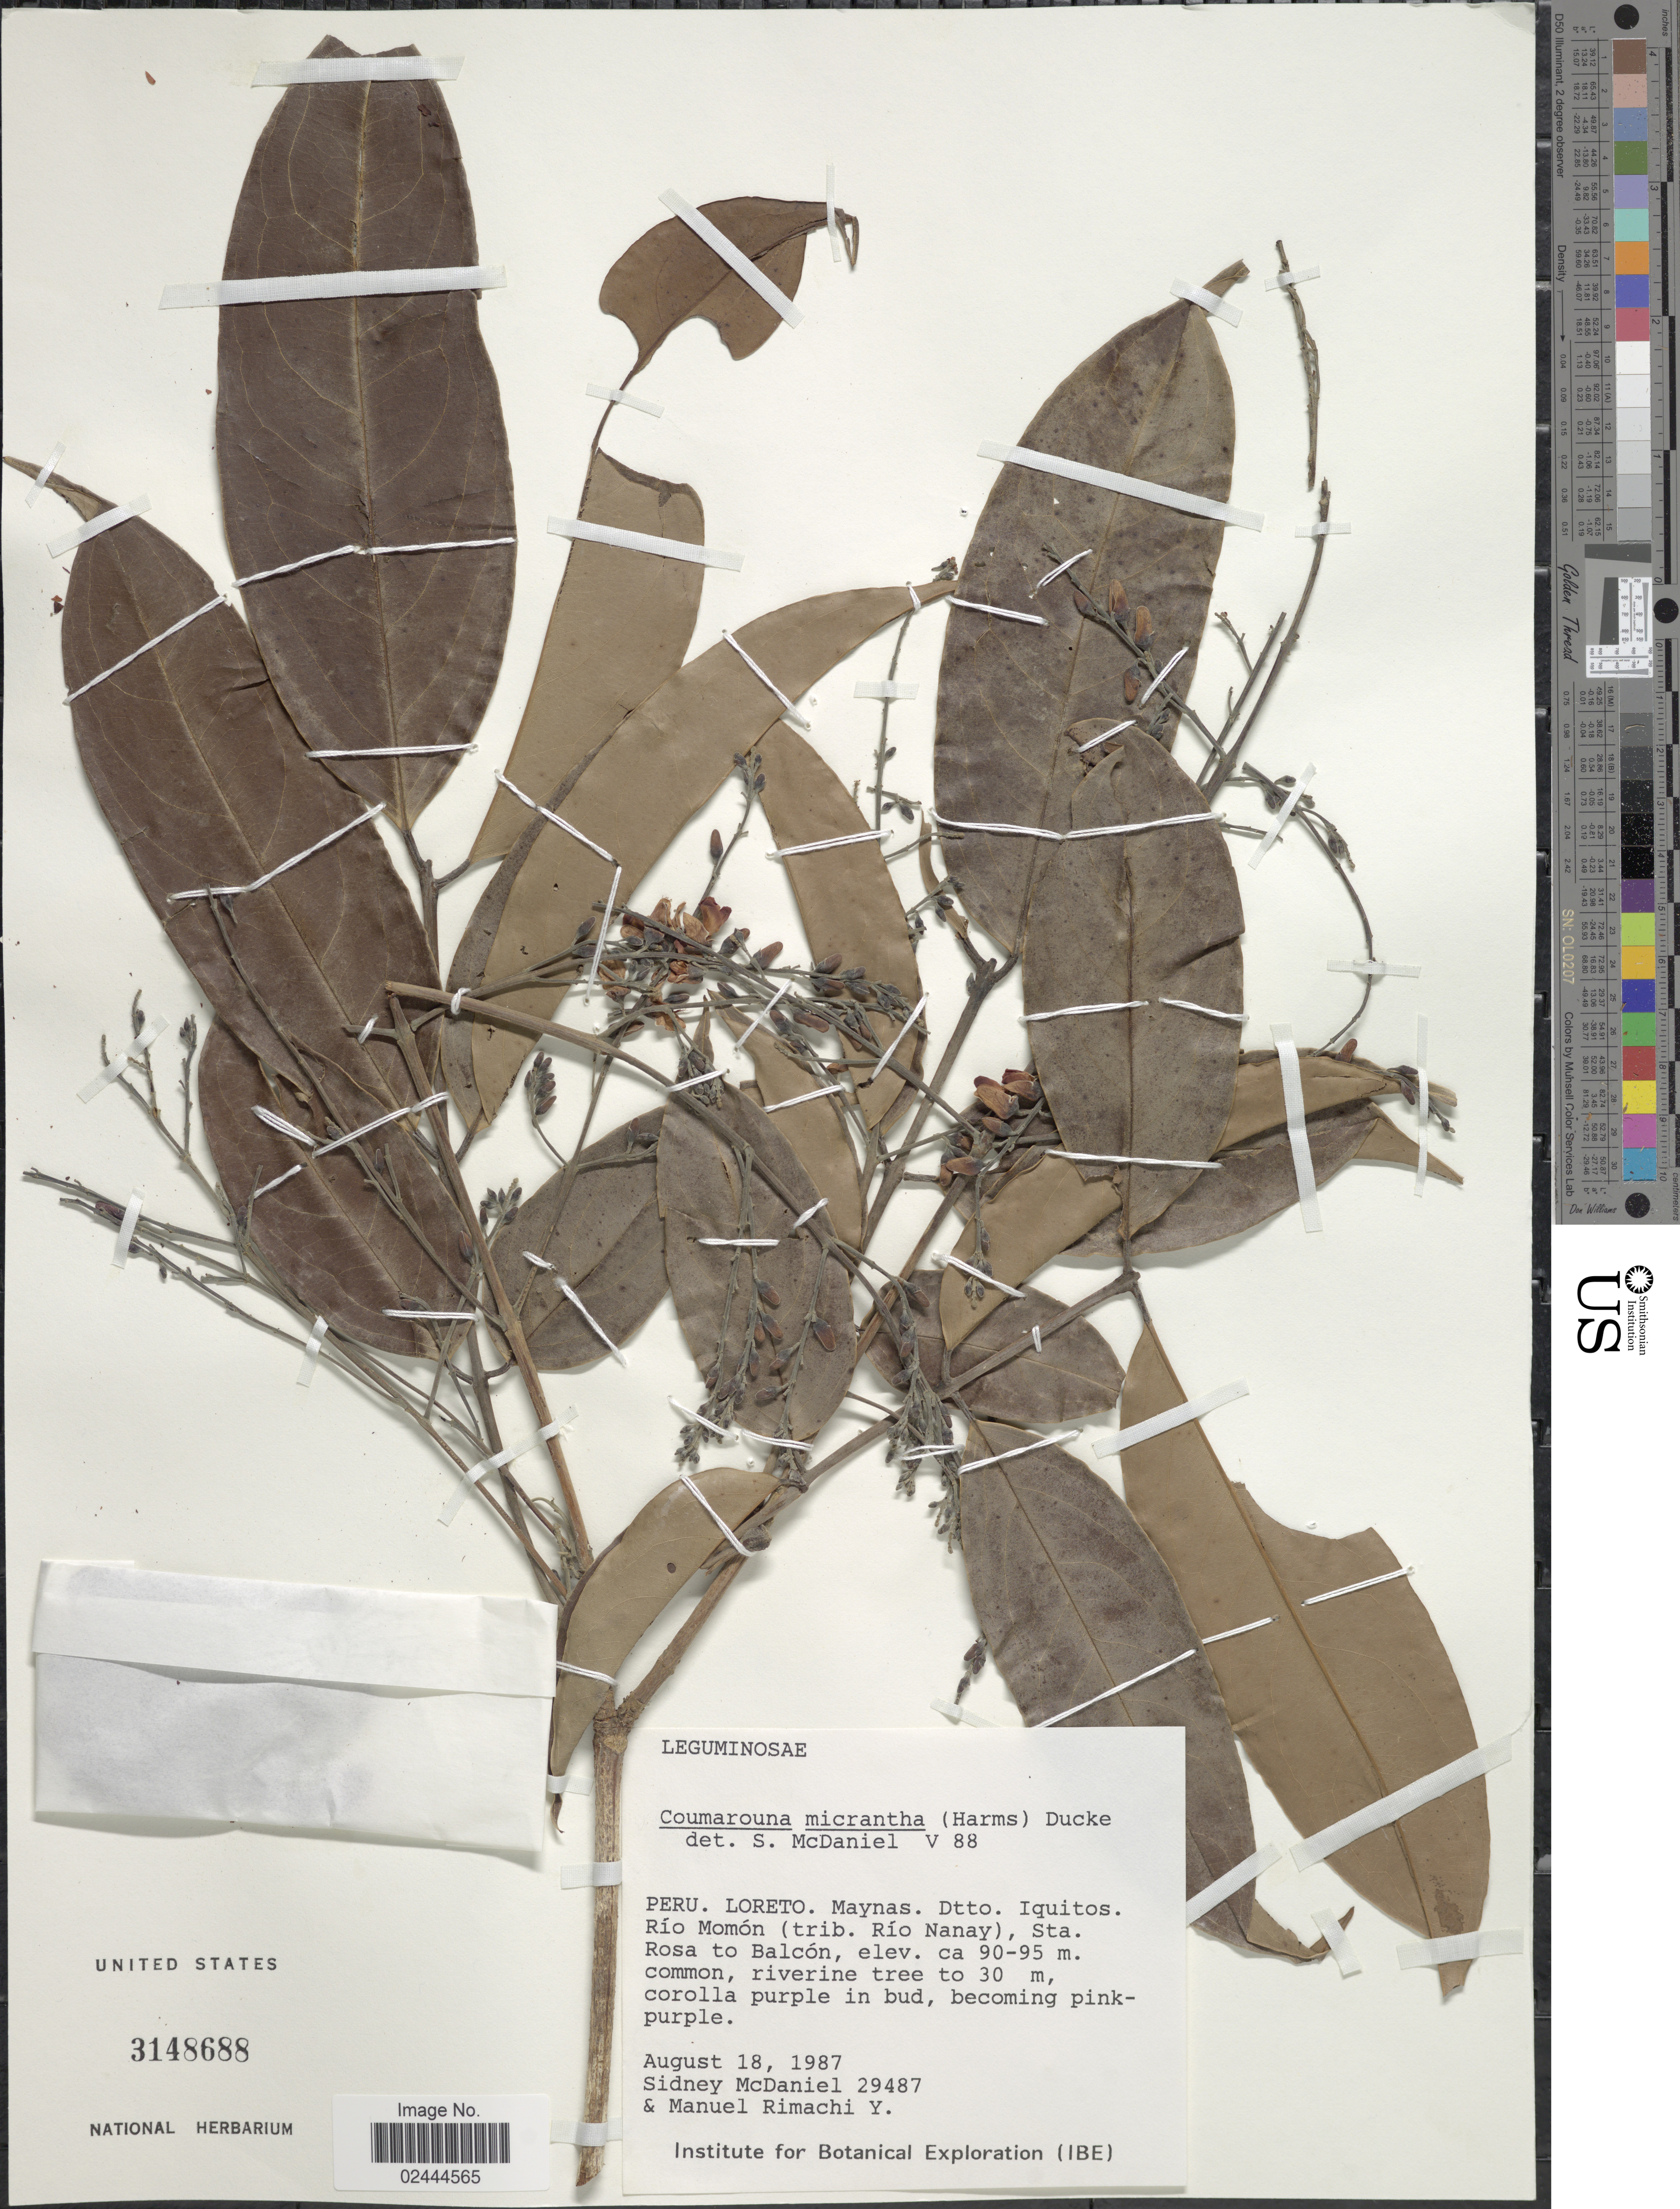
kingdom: Plantae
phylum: Tracheophyta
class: Magnoliopsida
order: Fabales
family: Fabaceae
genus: Dipteryx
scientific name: Dipteryx micrantha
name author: Harms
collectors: S. McDaniel & M. Rimachi Y.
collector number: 29487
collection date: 1987-08-18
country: Peru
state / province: Loreto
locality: Maynas. Dtto Iquitos. Río Momón (trib. to Río Nanay), Sta. Rosa to Balcón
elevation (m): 90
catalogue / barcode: US 3148688